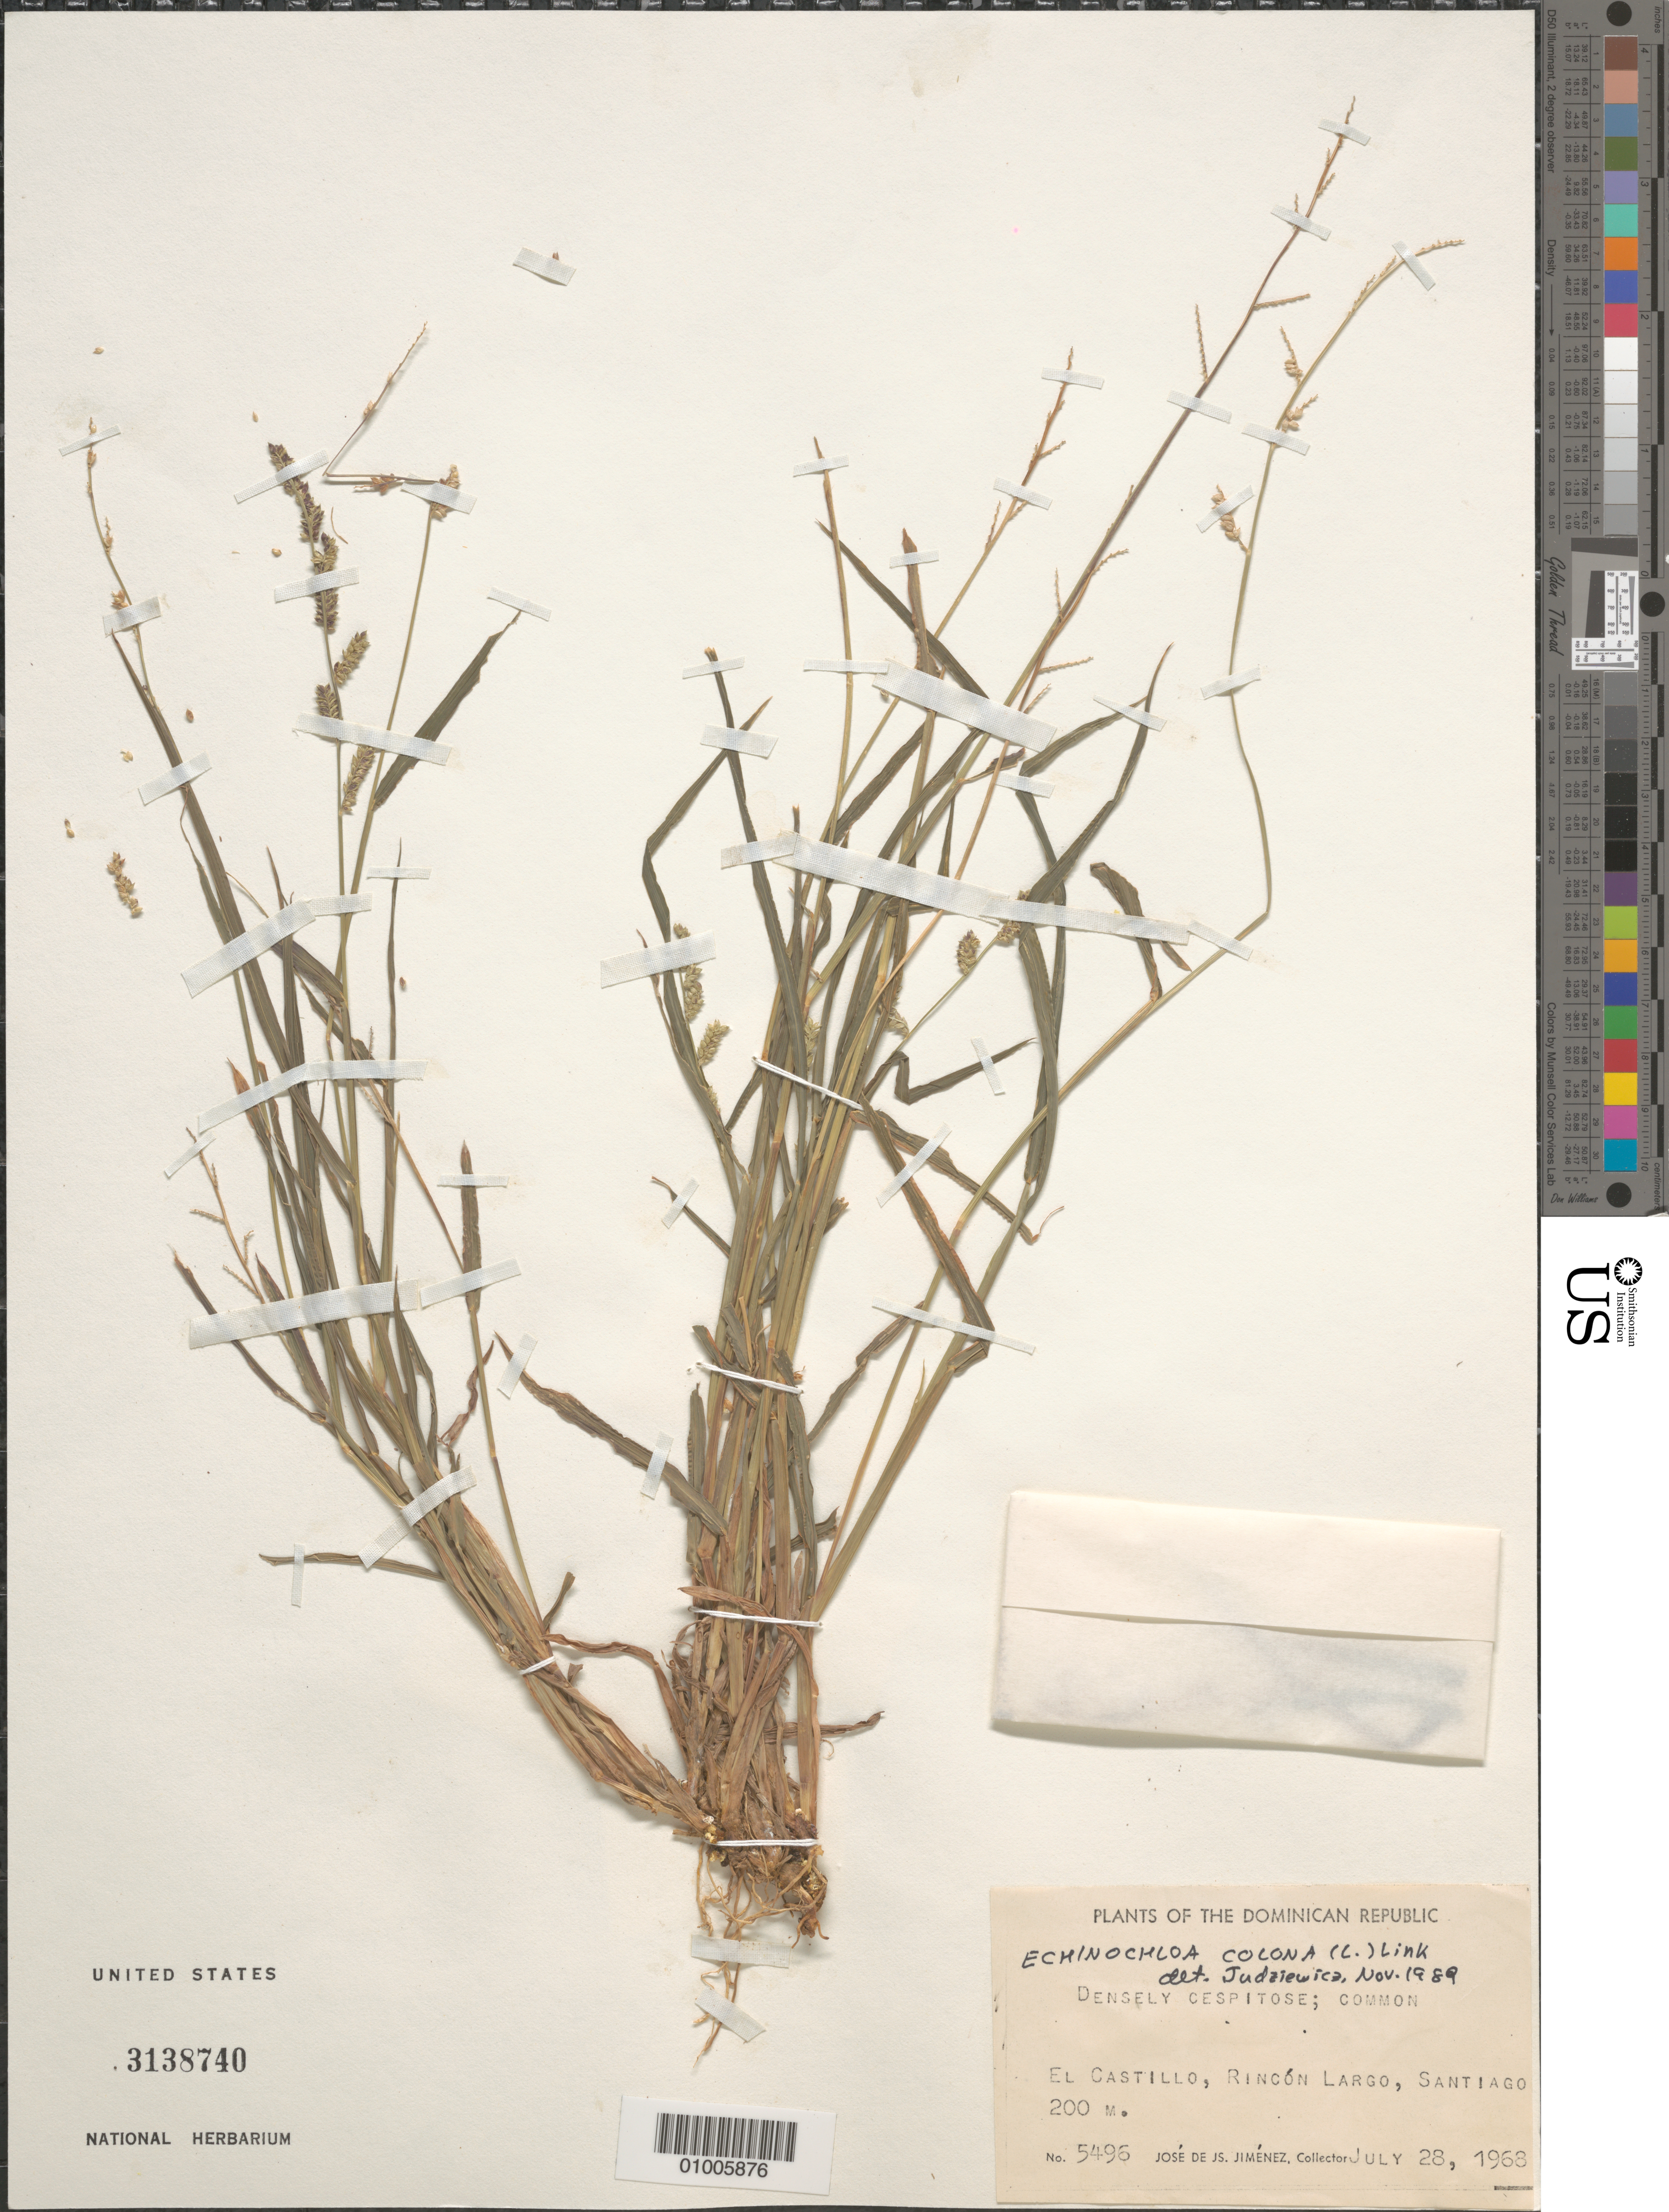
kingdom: Plantae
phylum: Tracheophyta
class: Liliopsida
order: Poales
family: Poaceae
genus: Echinochloa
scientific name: Echinochloa colona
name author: (L.) Link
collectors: J. J. Jiménez Almonte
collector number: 5496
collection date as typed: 28 Jul 1968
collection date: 1968-07-28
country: Dominican Republic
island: Hispaniola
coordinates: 0 N, 0 E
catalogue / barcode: US 3138740